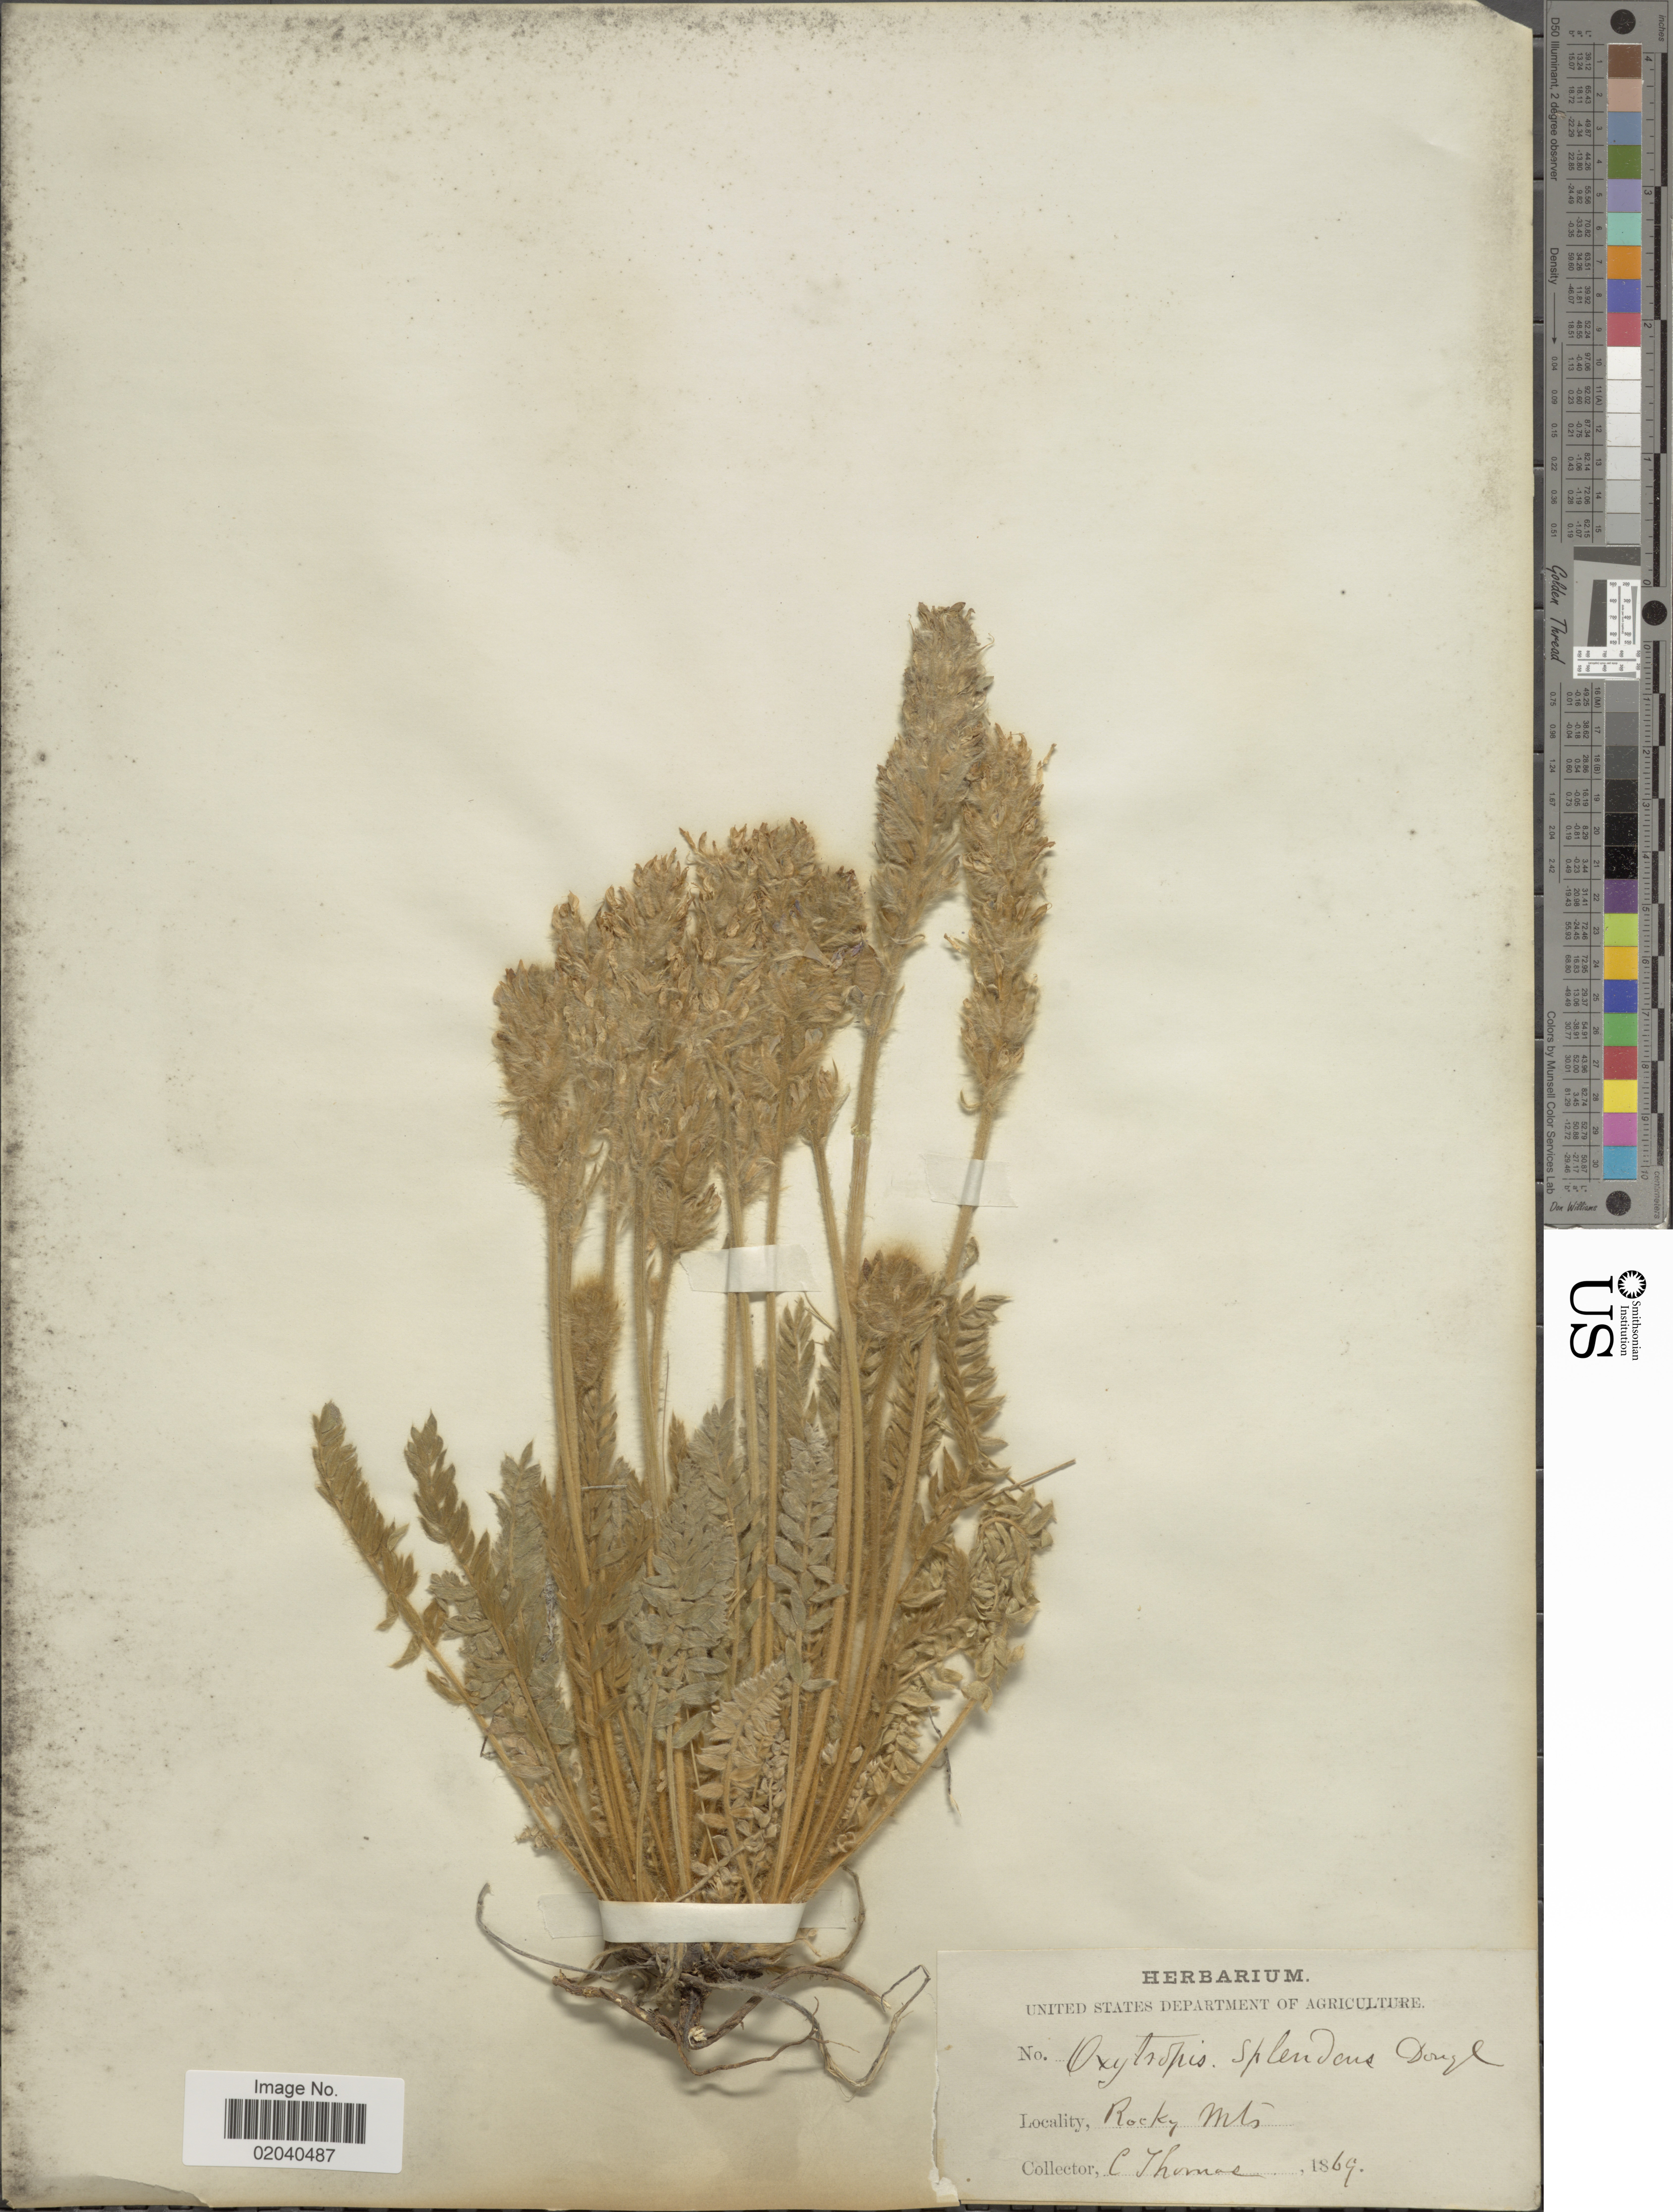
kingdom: Plantae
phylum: Tracheophyta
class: Magnoliopsida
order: Fabales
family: Fabaceae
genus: Oxytropis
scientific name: Oxytropis splendens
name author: Douglas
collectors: C. Thomas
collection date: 1869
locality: Rocky Mts